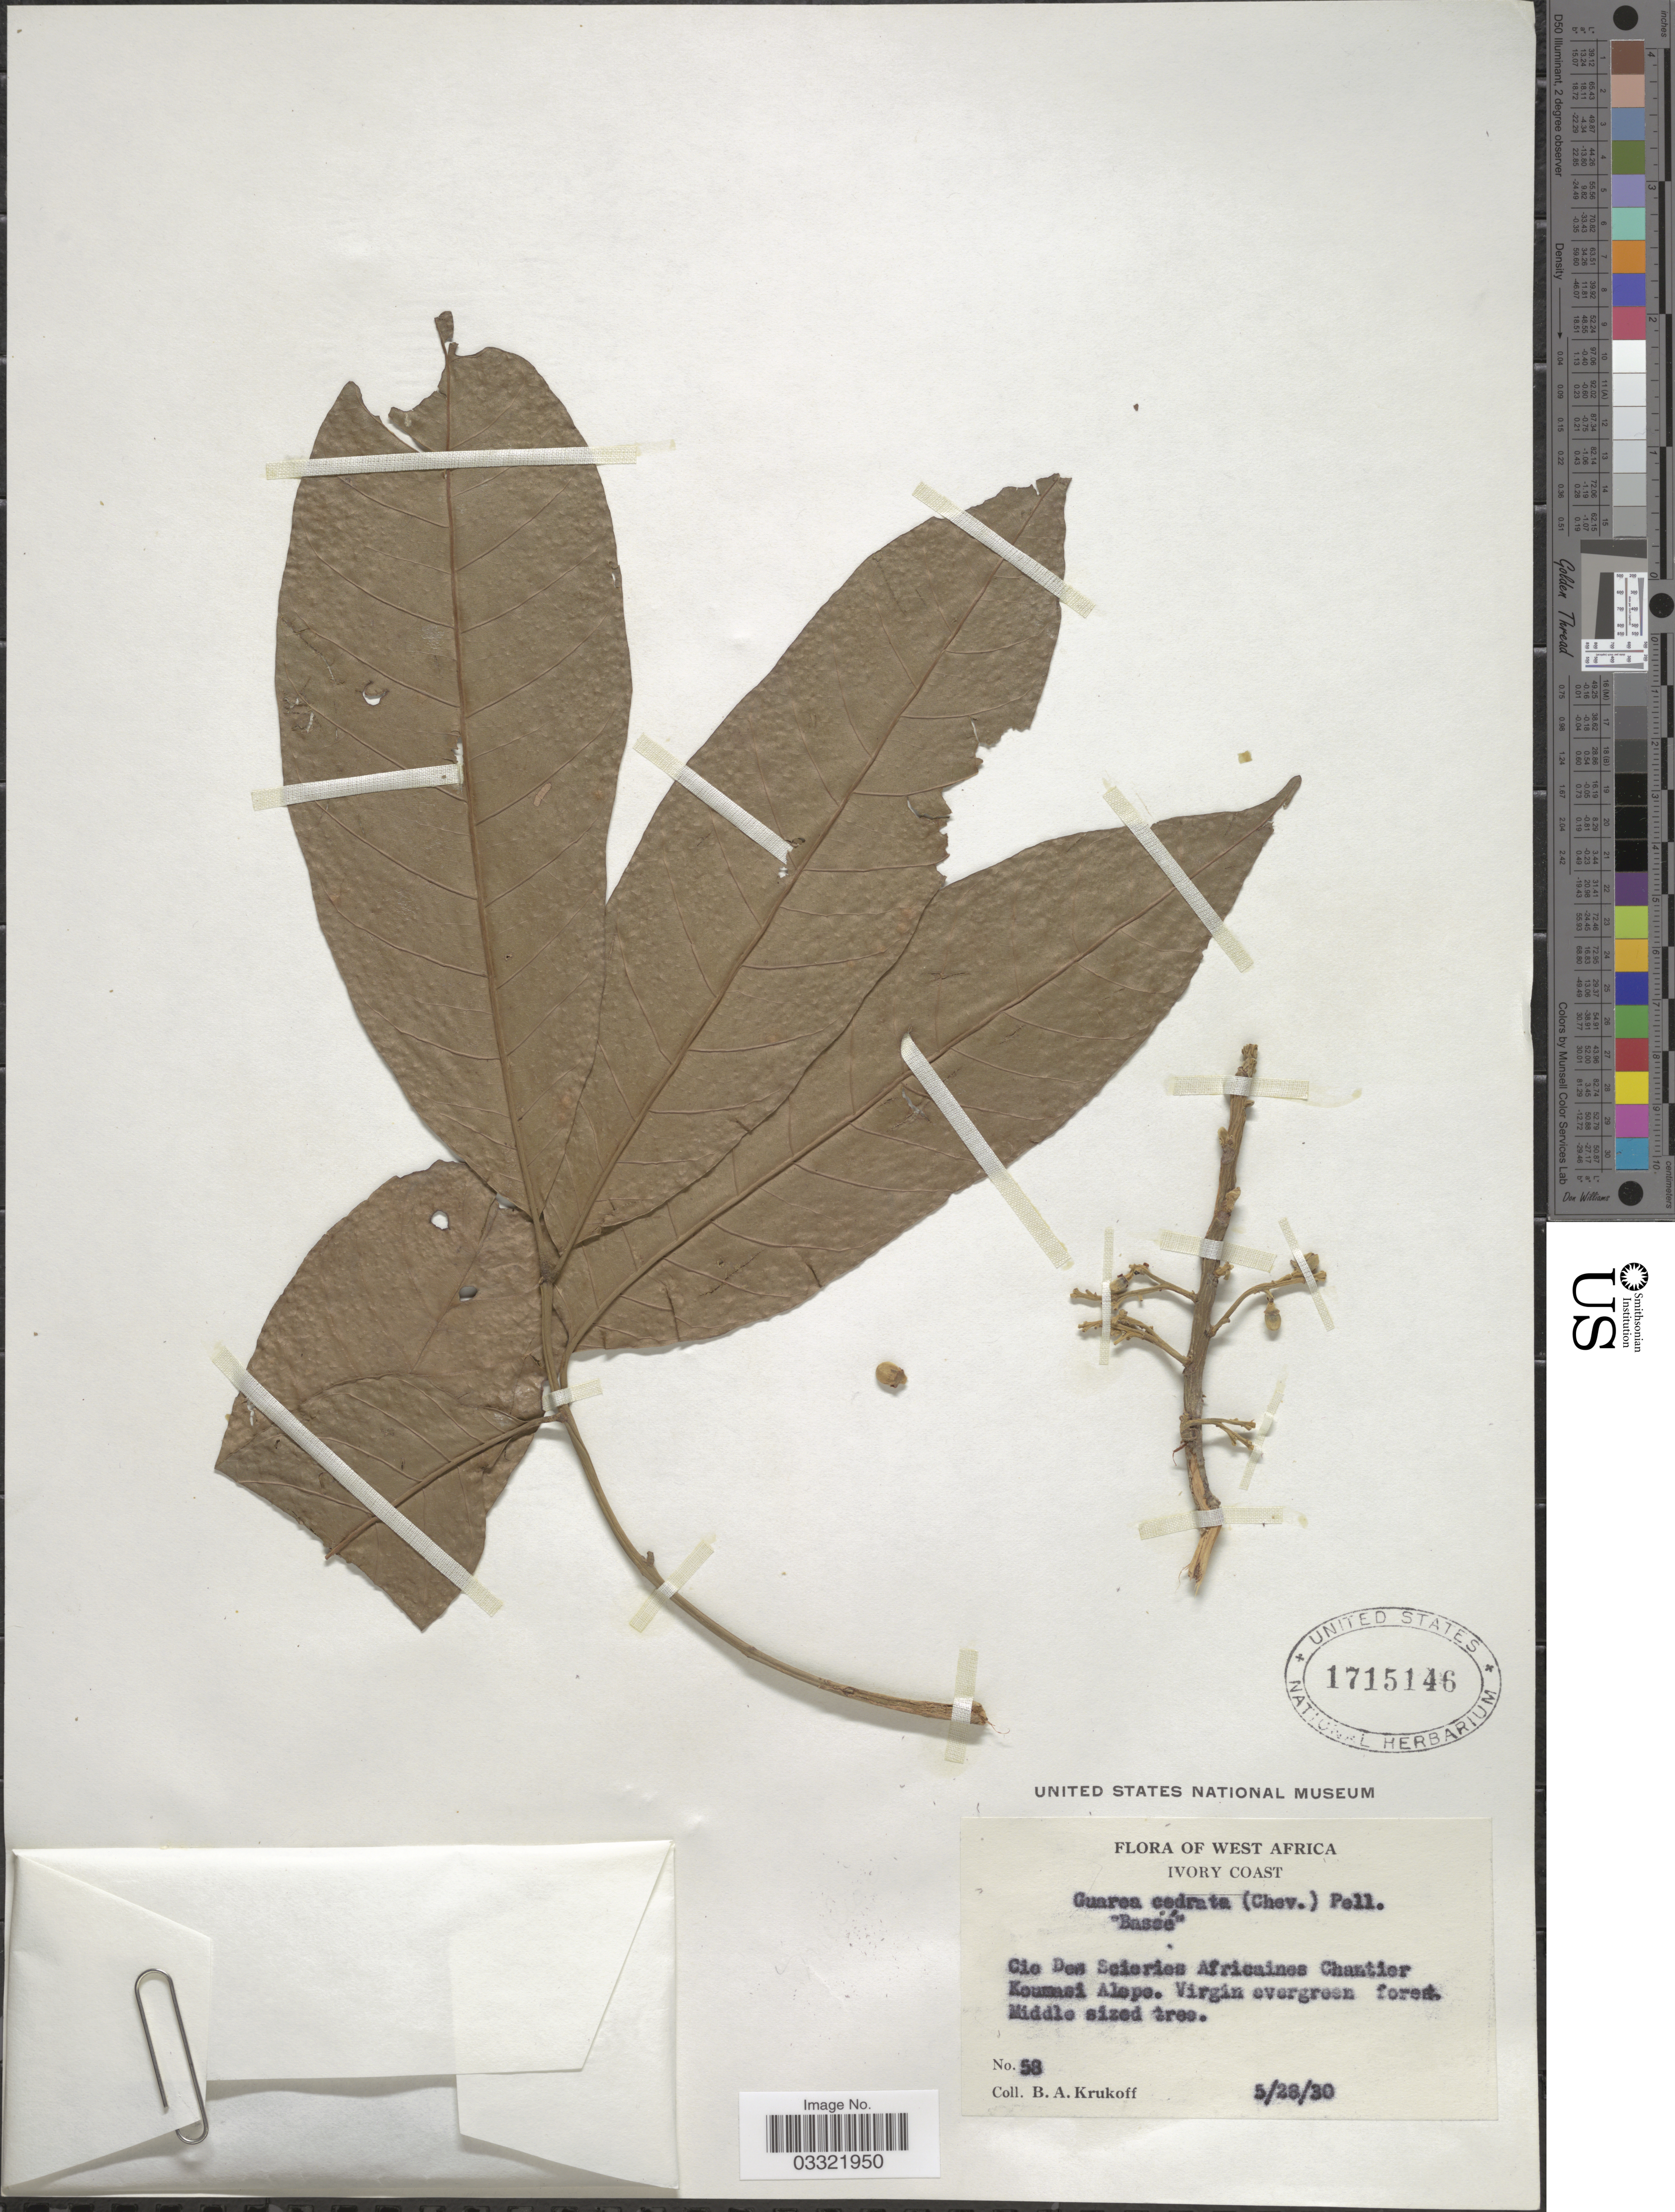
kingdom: Plantae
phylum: Tracheophyta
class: Magnoliopsida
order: Sapindales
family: Meliaceae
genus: Leplaea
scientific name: Leplaea cedrata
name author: (A. Chev.) Koenen & J.J. de Wilde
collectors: B. A. Krukoff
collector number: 58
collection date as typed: Transcribed d/m/y: 28/5/30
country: Ivory Coast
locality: West Africa, Cie Des Scieries Africaines Chantier Koumasi Alepe. Virgin evergreen forest.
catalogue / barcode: US 1715146